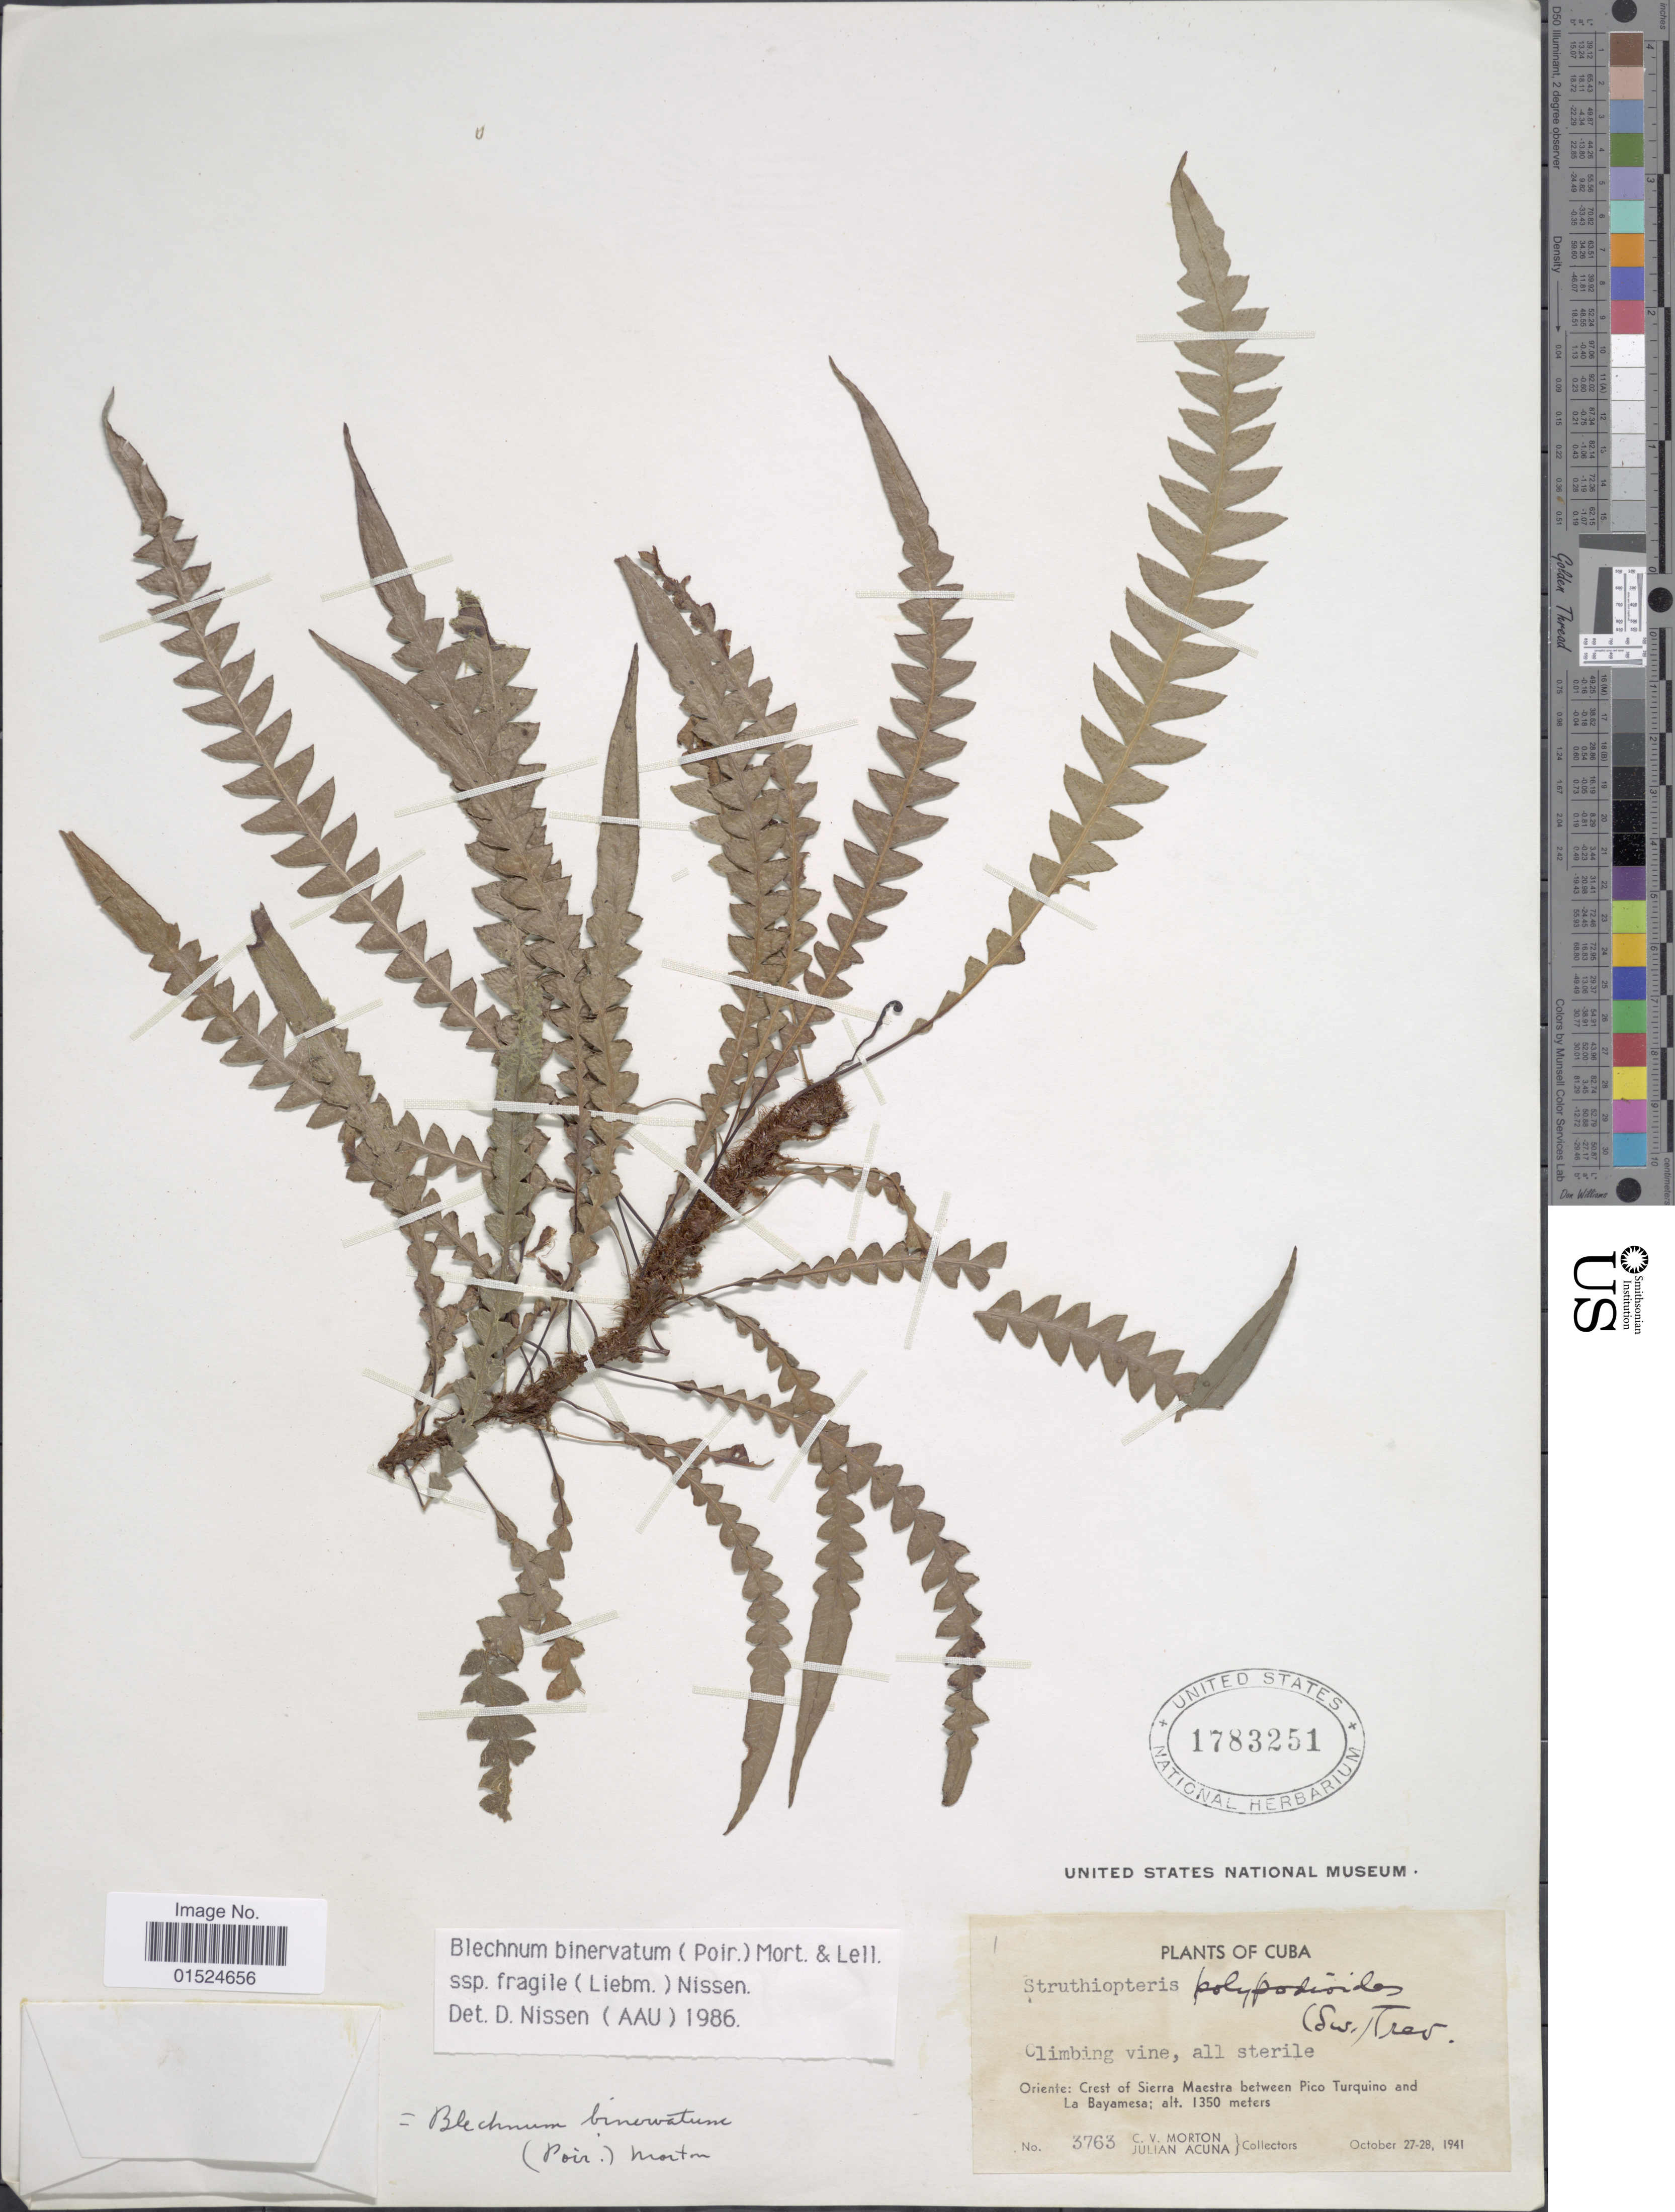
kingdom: Plantae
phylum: Tracheophyta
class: Polypodiopsida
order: Polypodiales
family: Blechnaceae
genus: Blechnum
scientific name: Blechnum binervatum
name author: (Poir.) C.V. Morton & Lellinger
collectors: C. V. Morton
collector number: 3763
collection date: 1941-10-27/1941-10-28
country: Cuba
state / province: Oriente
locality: Crest of Sierra Maestra between Pico Turquino and La Bayamesa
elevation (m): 1350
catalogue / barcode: US 1783251